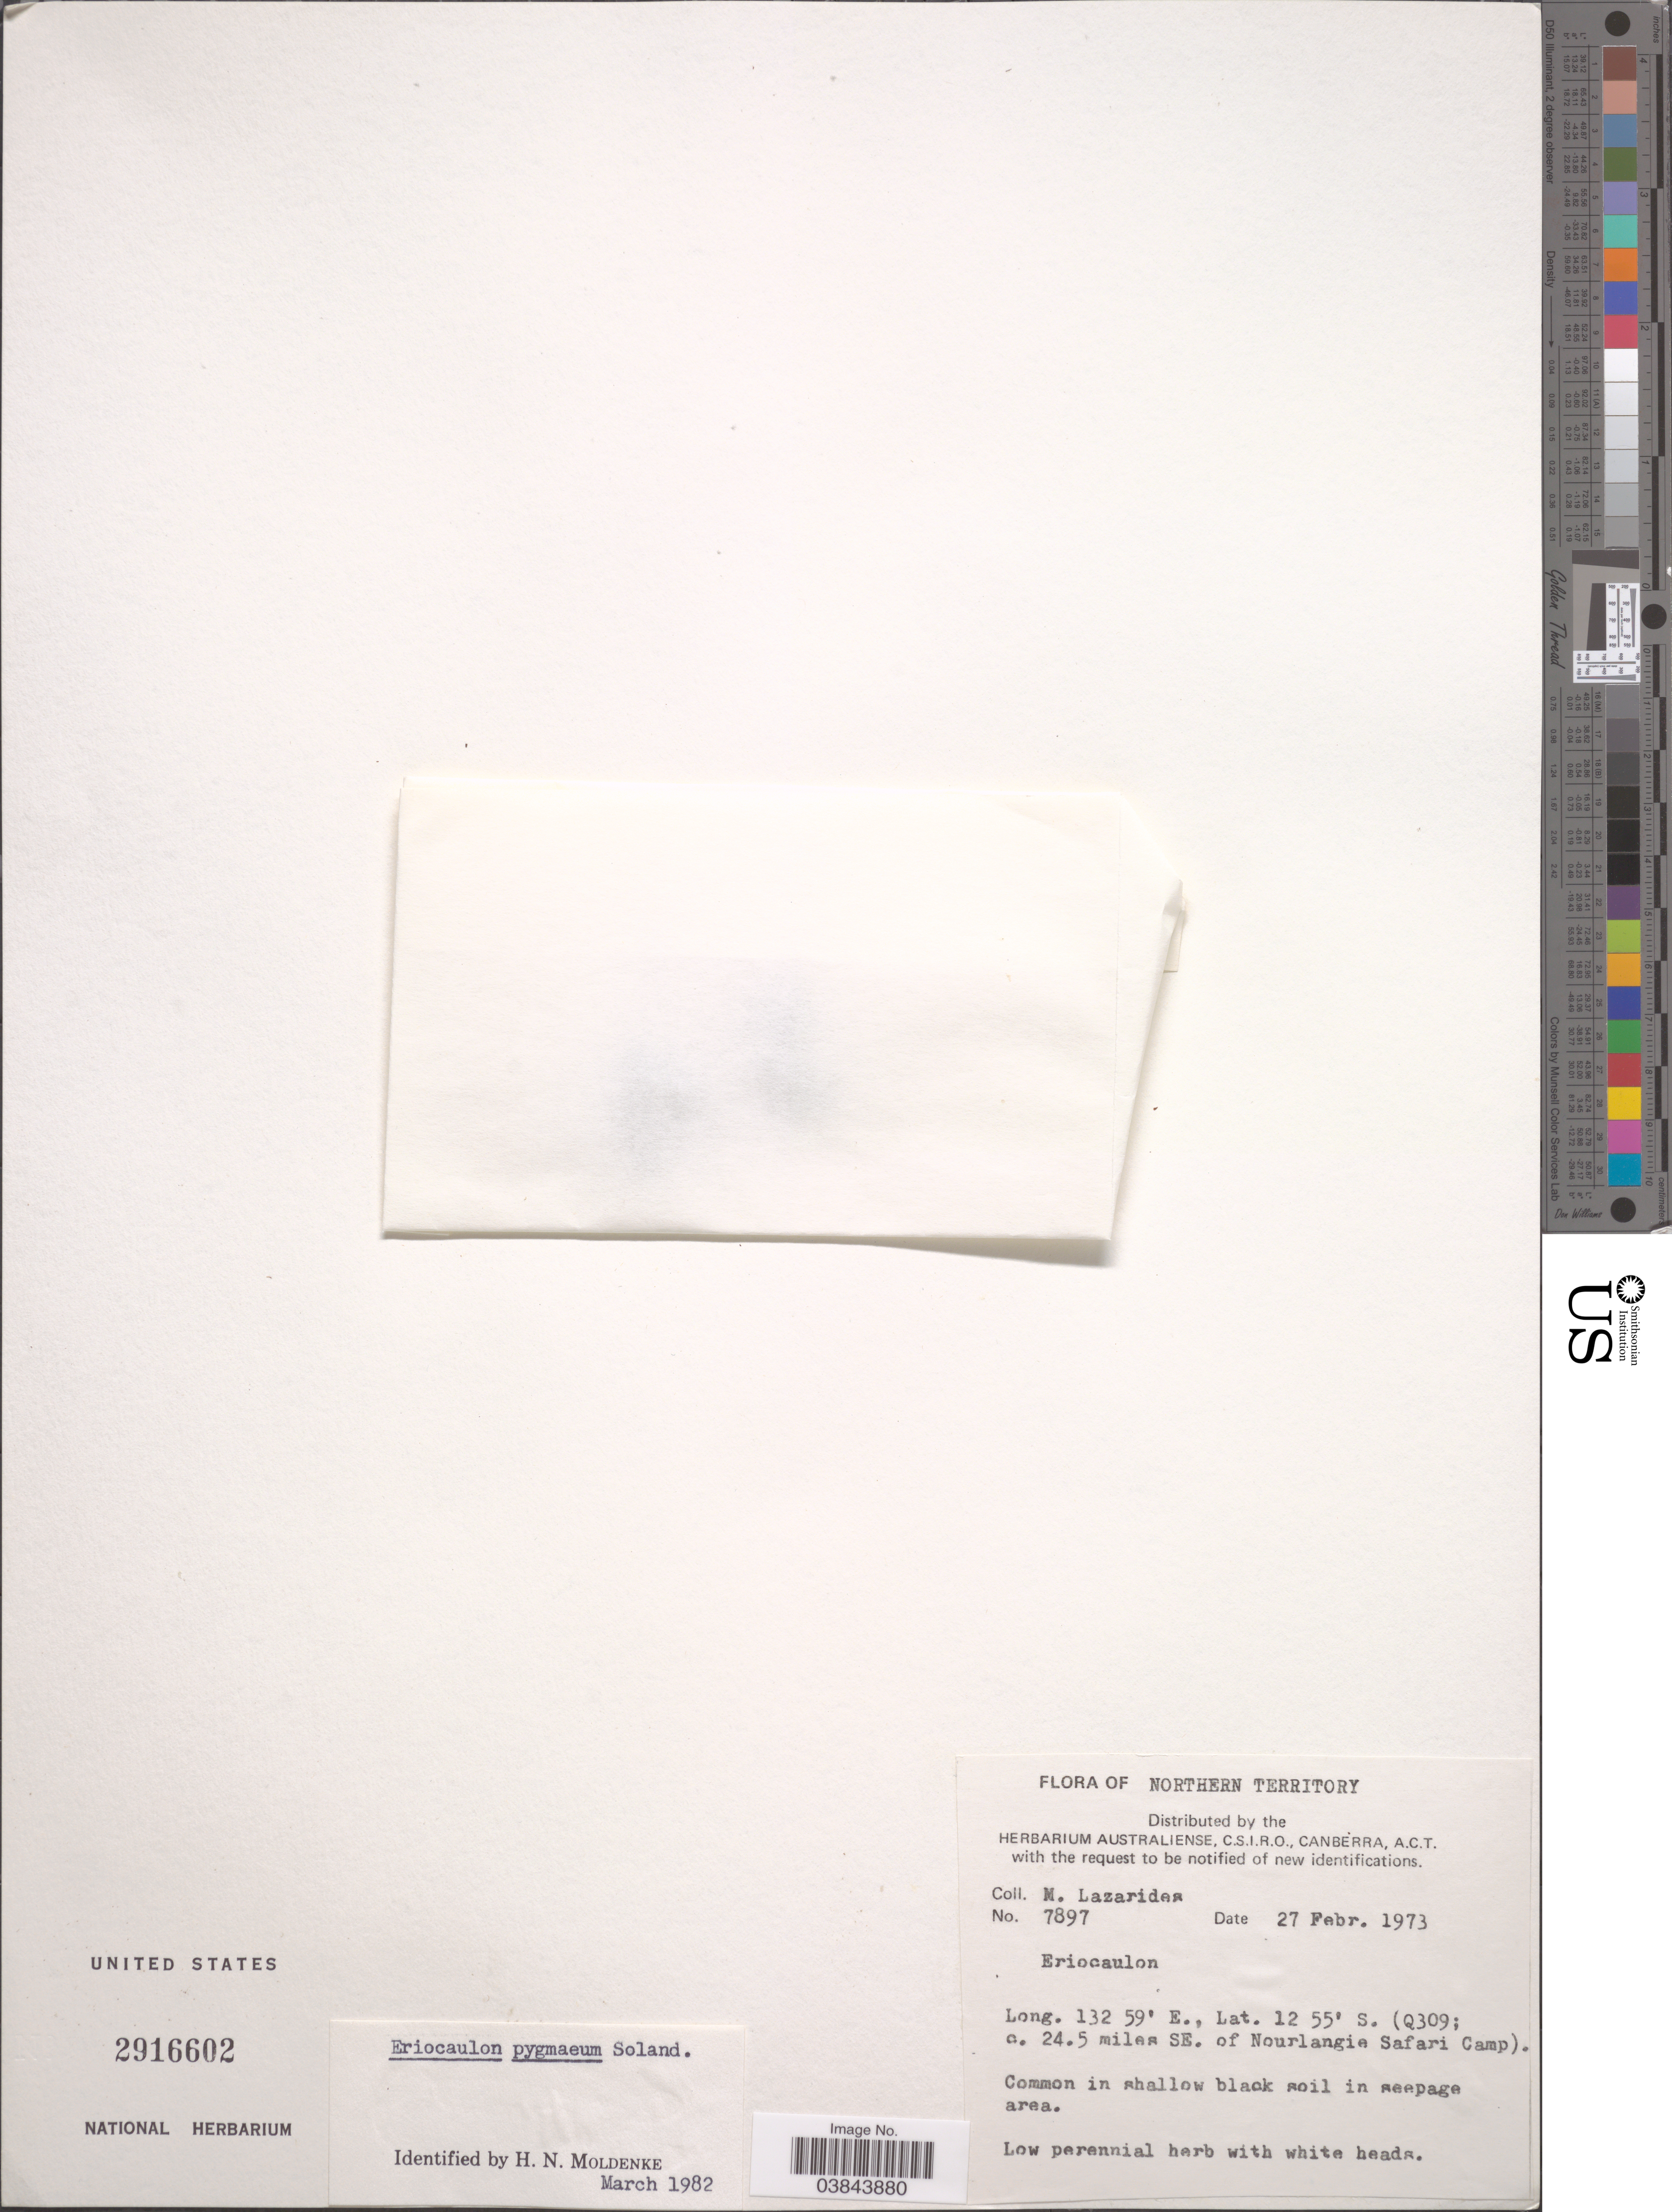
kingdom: Plantae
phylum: Tracheophyta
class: Liliopsida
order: Poales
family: Eriocaulaceae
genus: Eriocaulon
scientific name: Eriocaulon pygmaeum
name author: Sol. ex Sm.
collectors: M. Lazarides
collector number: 7897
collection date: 1973-02-27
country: Australia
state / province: Northern Territory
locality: (Q309; c. 24.5 miles Se. of Nourlangie Safari Camp).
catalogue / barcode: US 2916602